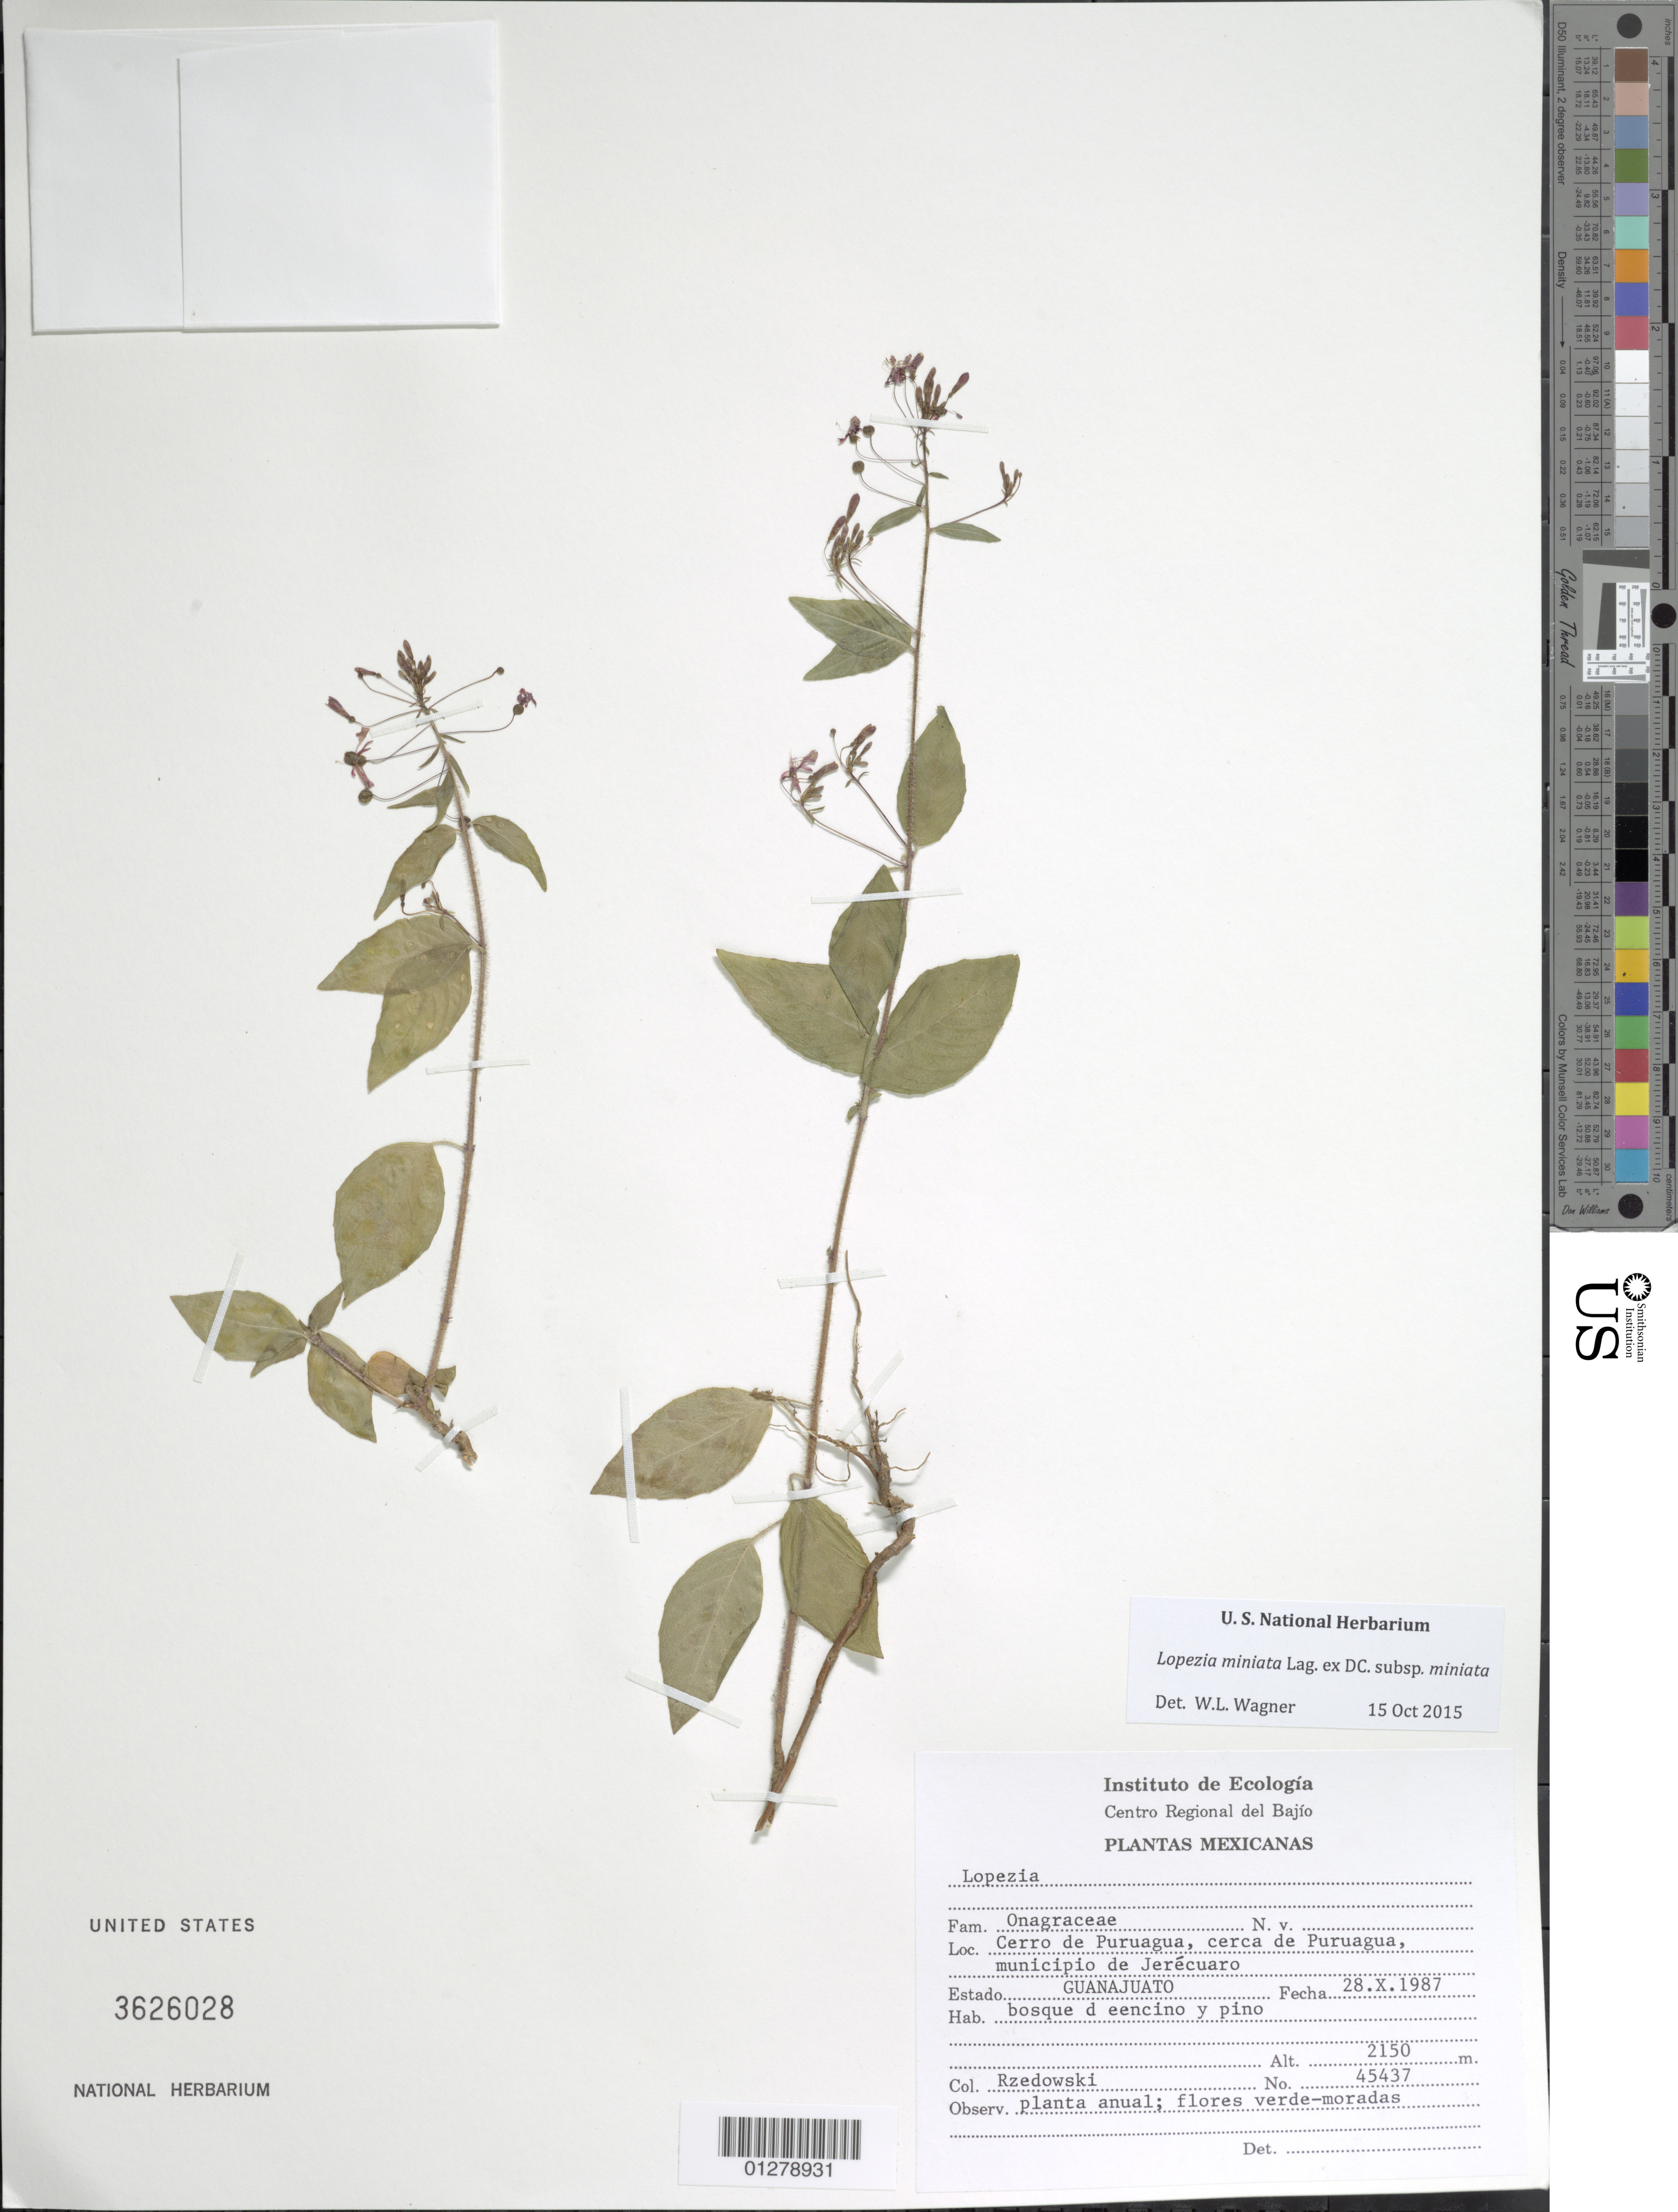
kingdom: Plantae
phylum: Tracheophyta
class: Magnoliopsida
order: Myrtales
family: Onagraceae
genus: Lopezia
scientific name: Lopezia miniata subsp. miniata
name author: Lag. ex DC.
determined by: Wagner, W. L., (BOT), Smithsonian Institution - National Museum of Natural History (UNITED STATES)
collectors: Rzedowski, --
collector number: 45437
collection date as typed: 28.X.1987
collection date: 1987-10-28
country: Mexico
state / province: Guanajuato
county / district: Jerécuaro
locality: Cerro de Puruagua, cerca de Puruagua.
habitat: Bosque de encino y pino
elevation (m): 2150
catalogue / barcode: US 3626028